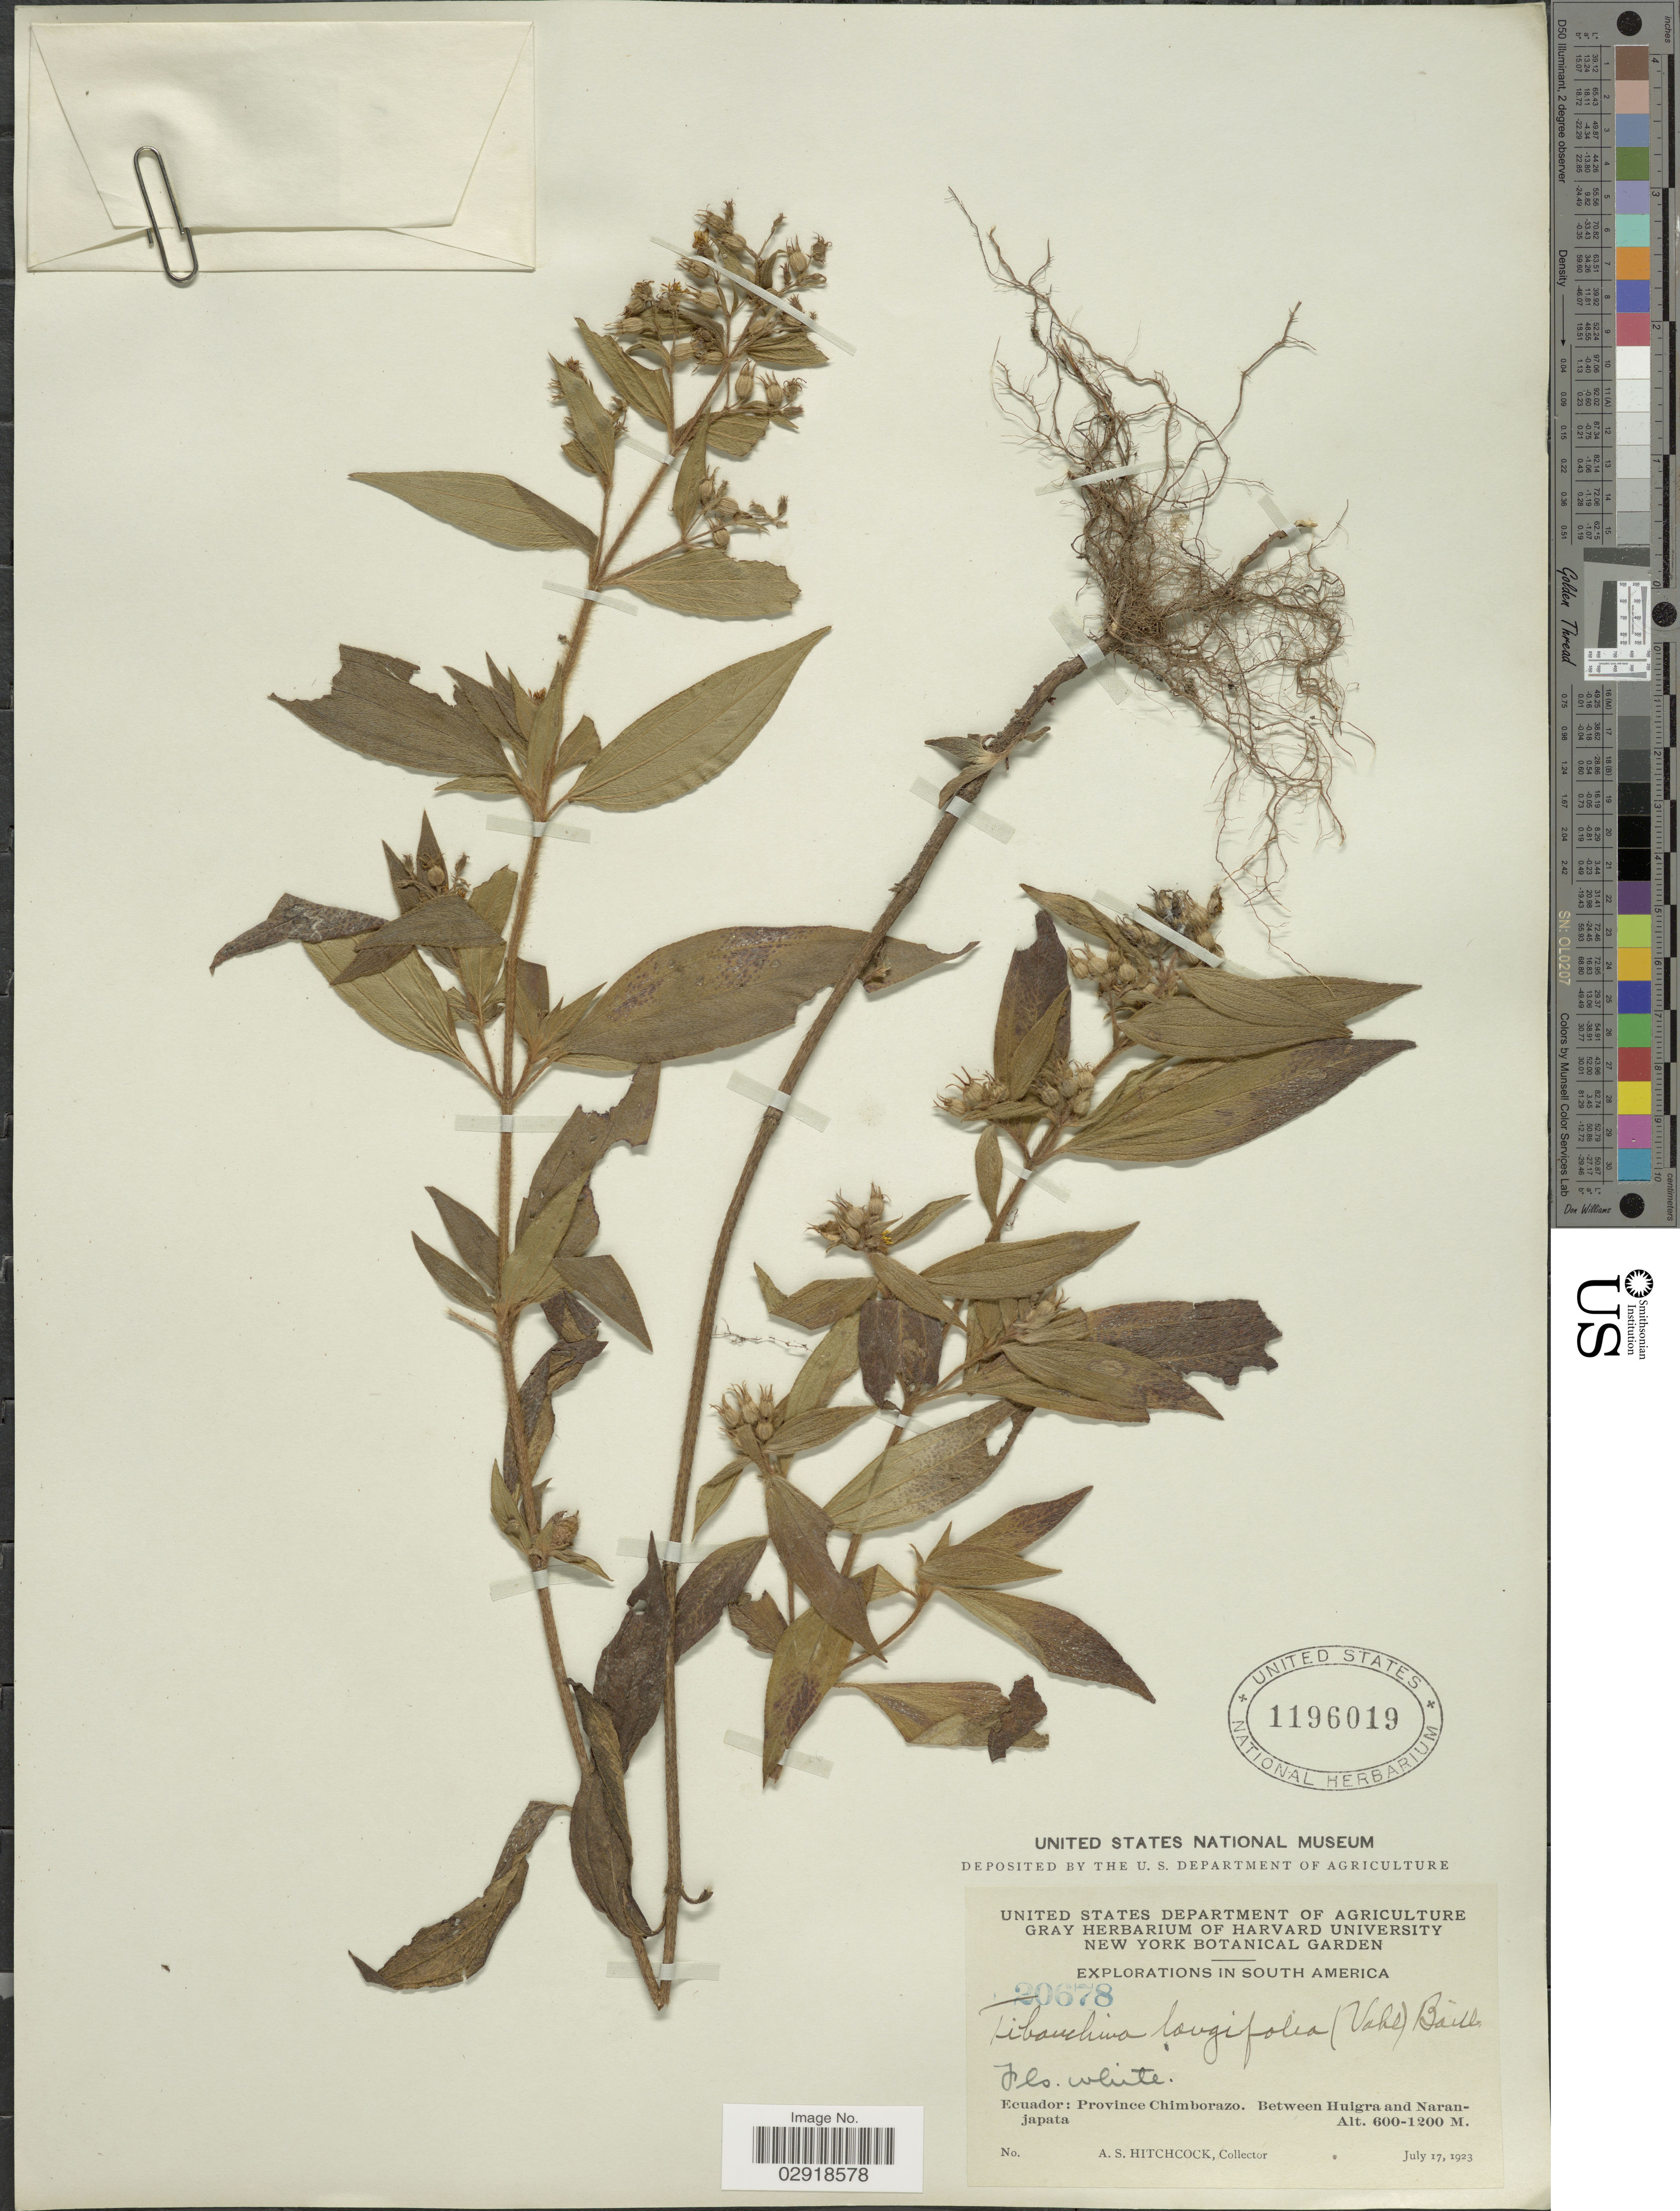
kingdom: Plantae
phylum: Tracheophyta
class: Magnoliopsida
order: Myrtales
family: Melastomataceae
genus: Chaetogastra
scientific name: Chaetogastra longifolia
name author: (Vahl) DC.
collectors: A. S. Hitchcock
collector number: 20678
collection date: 1923-07-17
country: Ecuador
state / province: Chimborazo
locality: Between Huigra and Naranjapata.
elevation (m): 600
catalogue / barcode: US 1196019